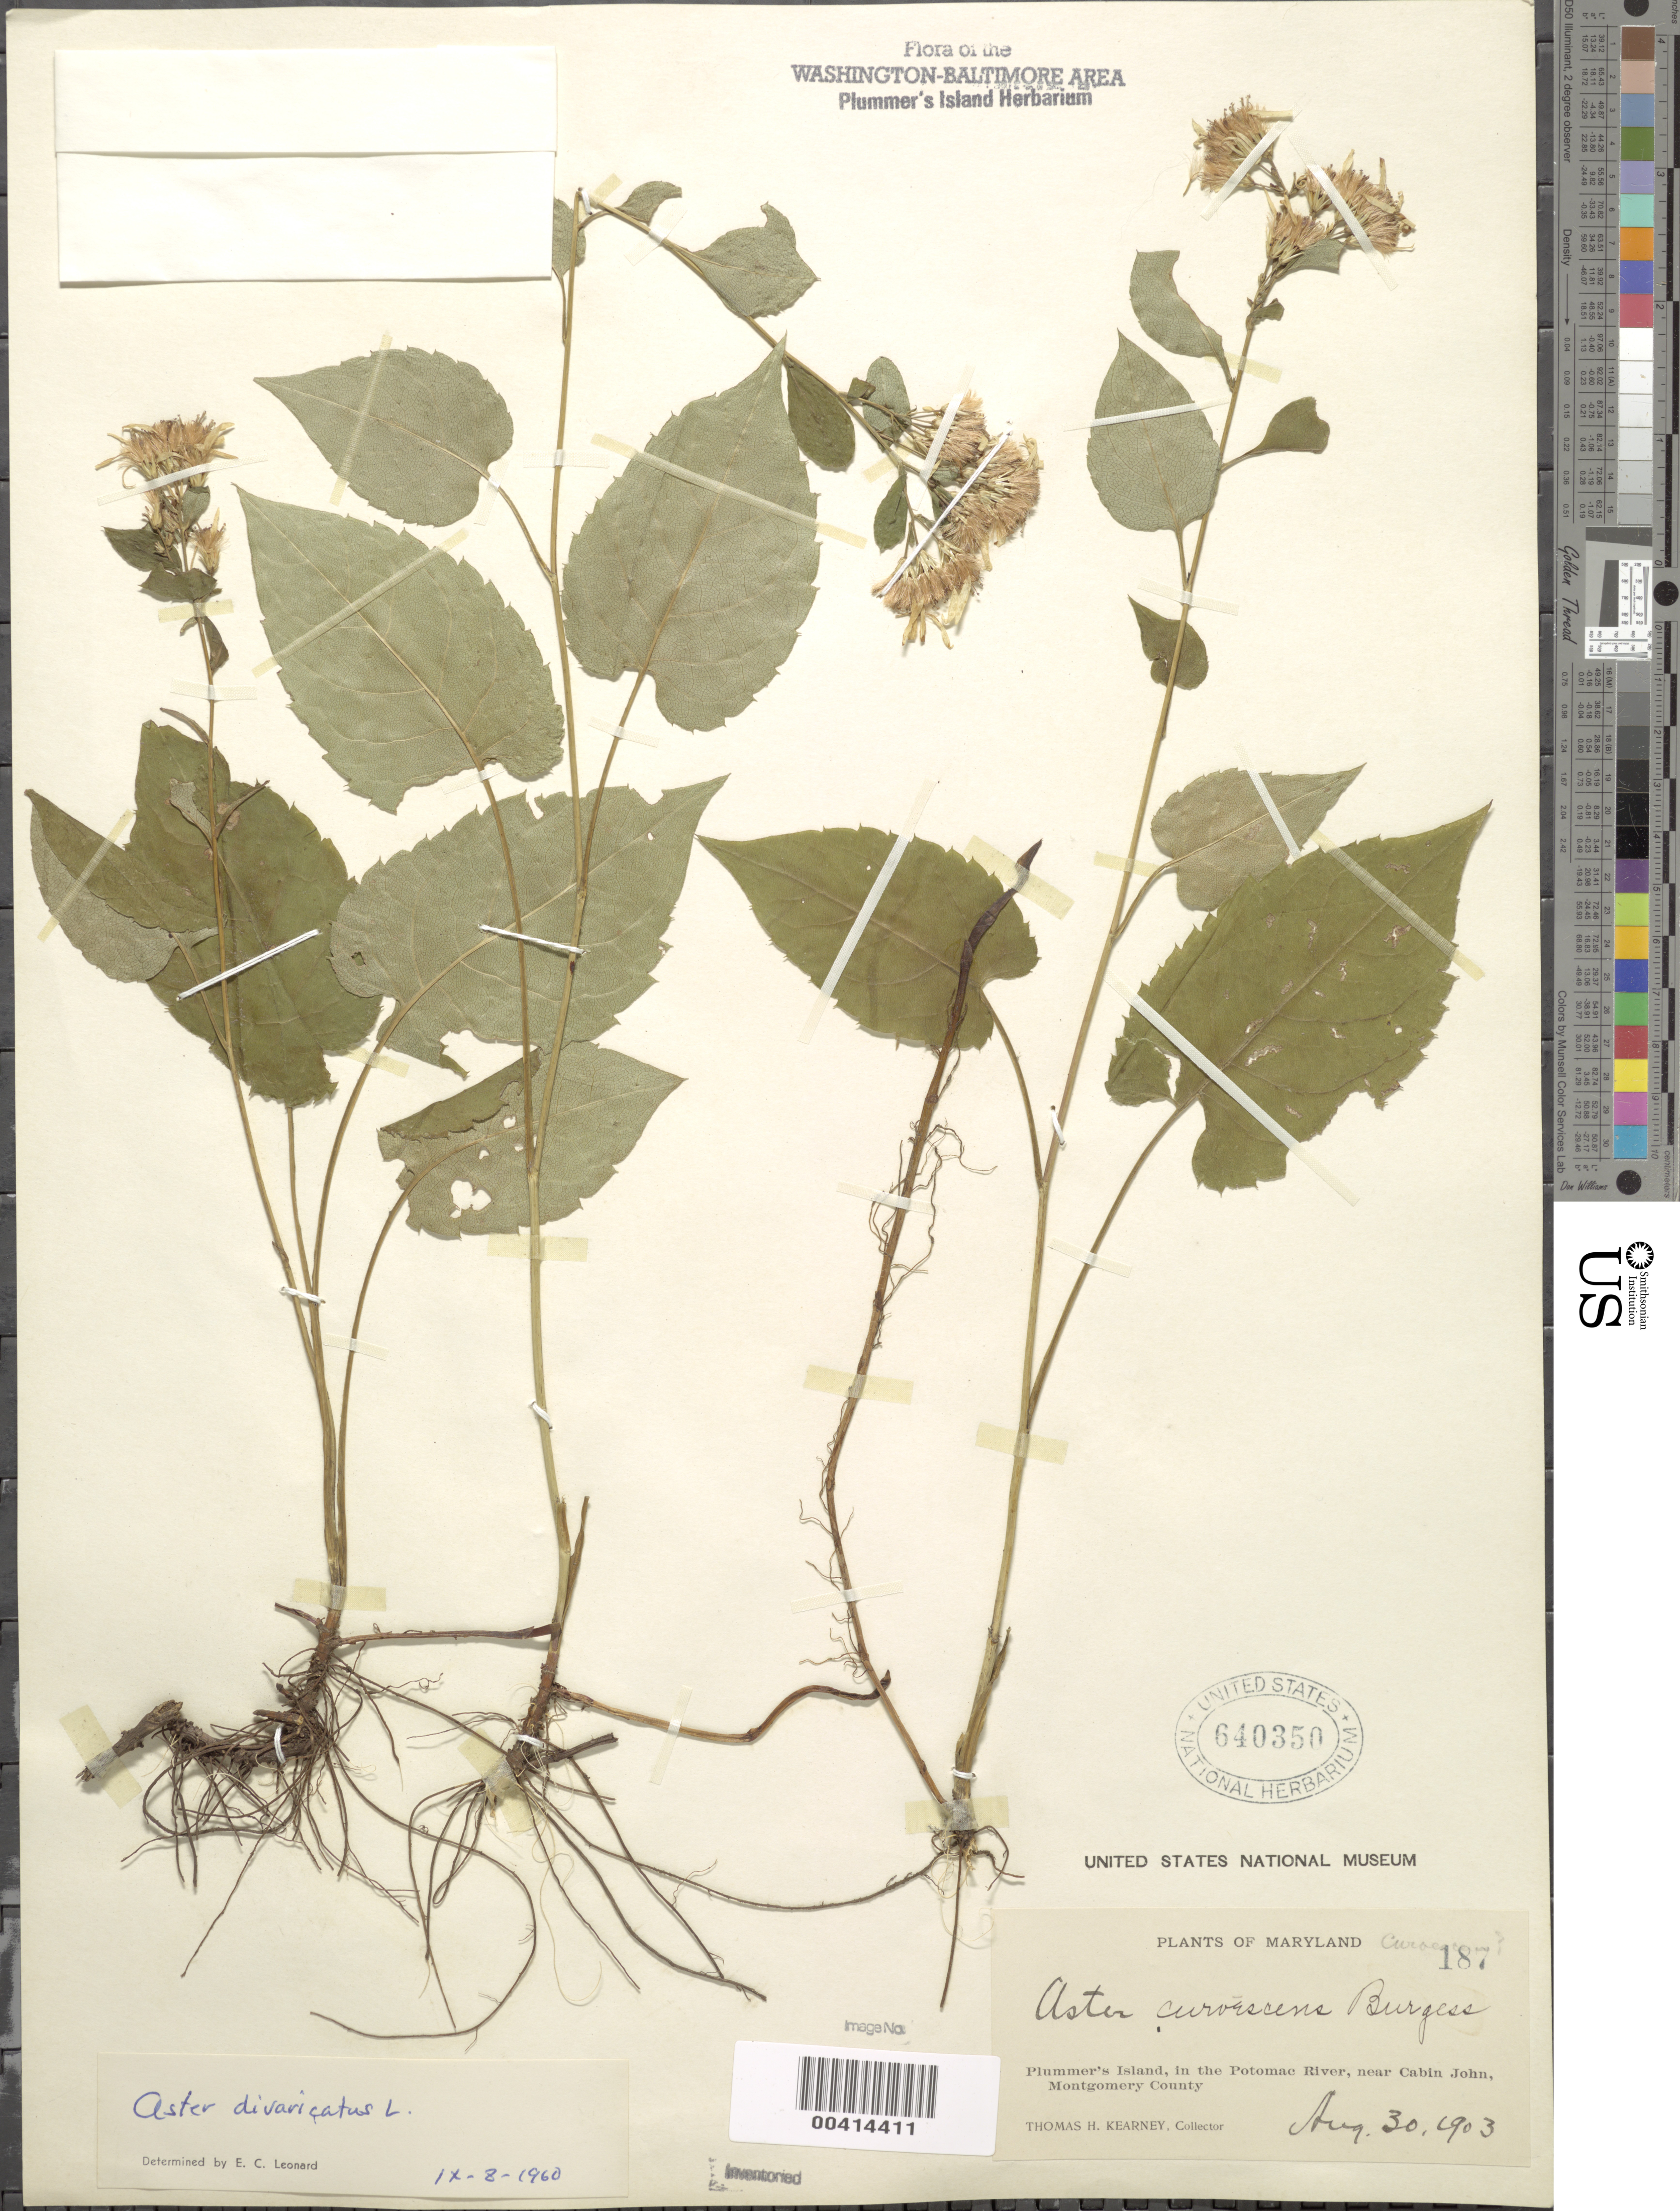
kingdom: Plantae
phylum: Tracheophyta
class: Magnoliopsida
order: Asterales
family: Asteraceae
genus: Eurybia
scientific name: Eurybia divaricata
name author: (L.) G.L. Nesom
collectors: T. H. Kearney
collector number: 187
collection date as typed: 30 Aug 1903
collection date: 1903-08-30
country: United States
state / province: Maryland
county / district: Montgomery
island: Plummers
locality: Plummer's Island C. & O. Canal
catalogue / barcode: US 640350